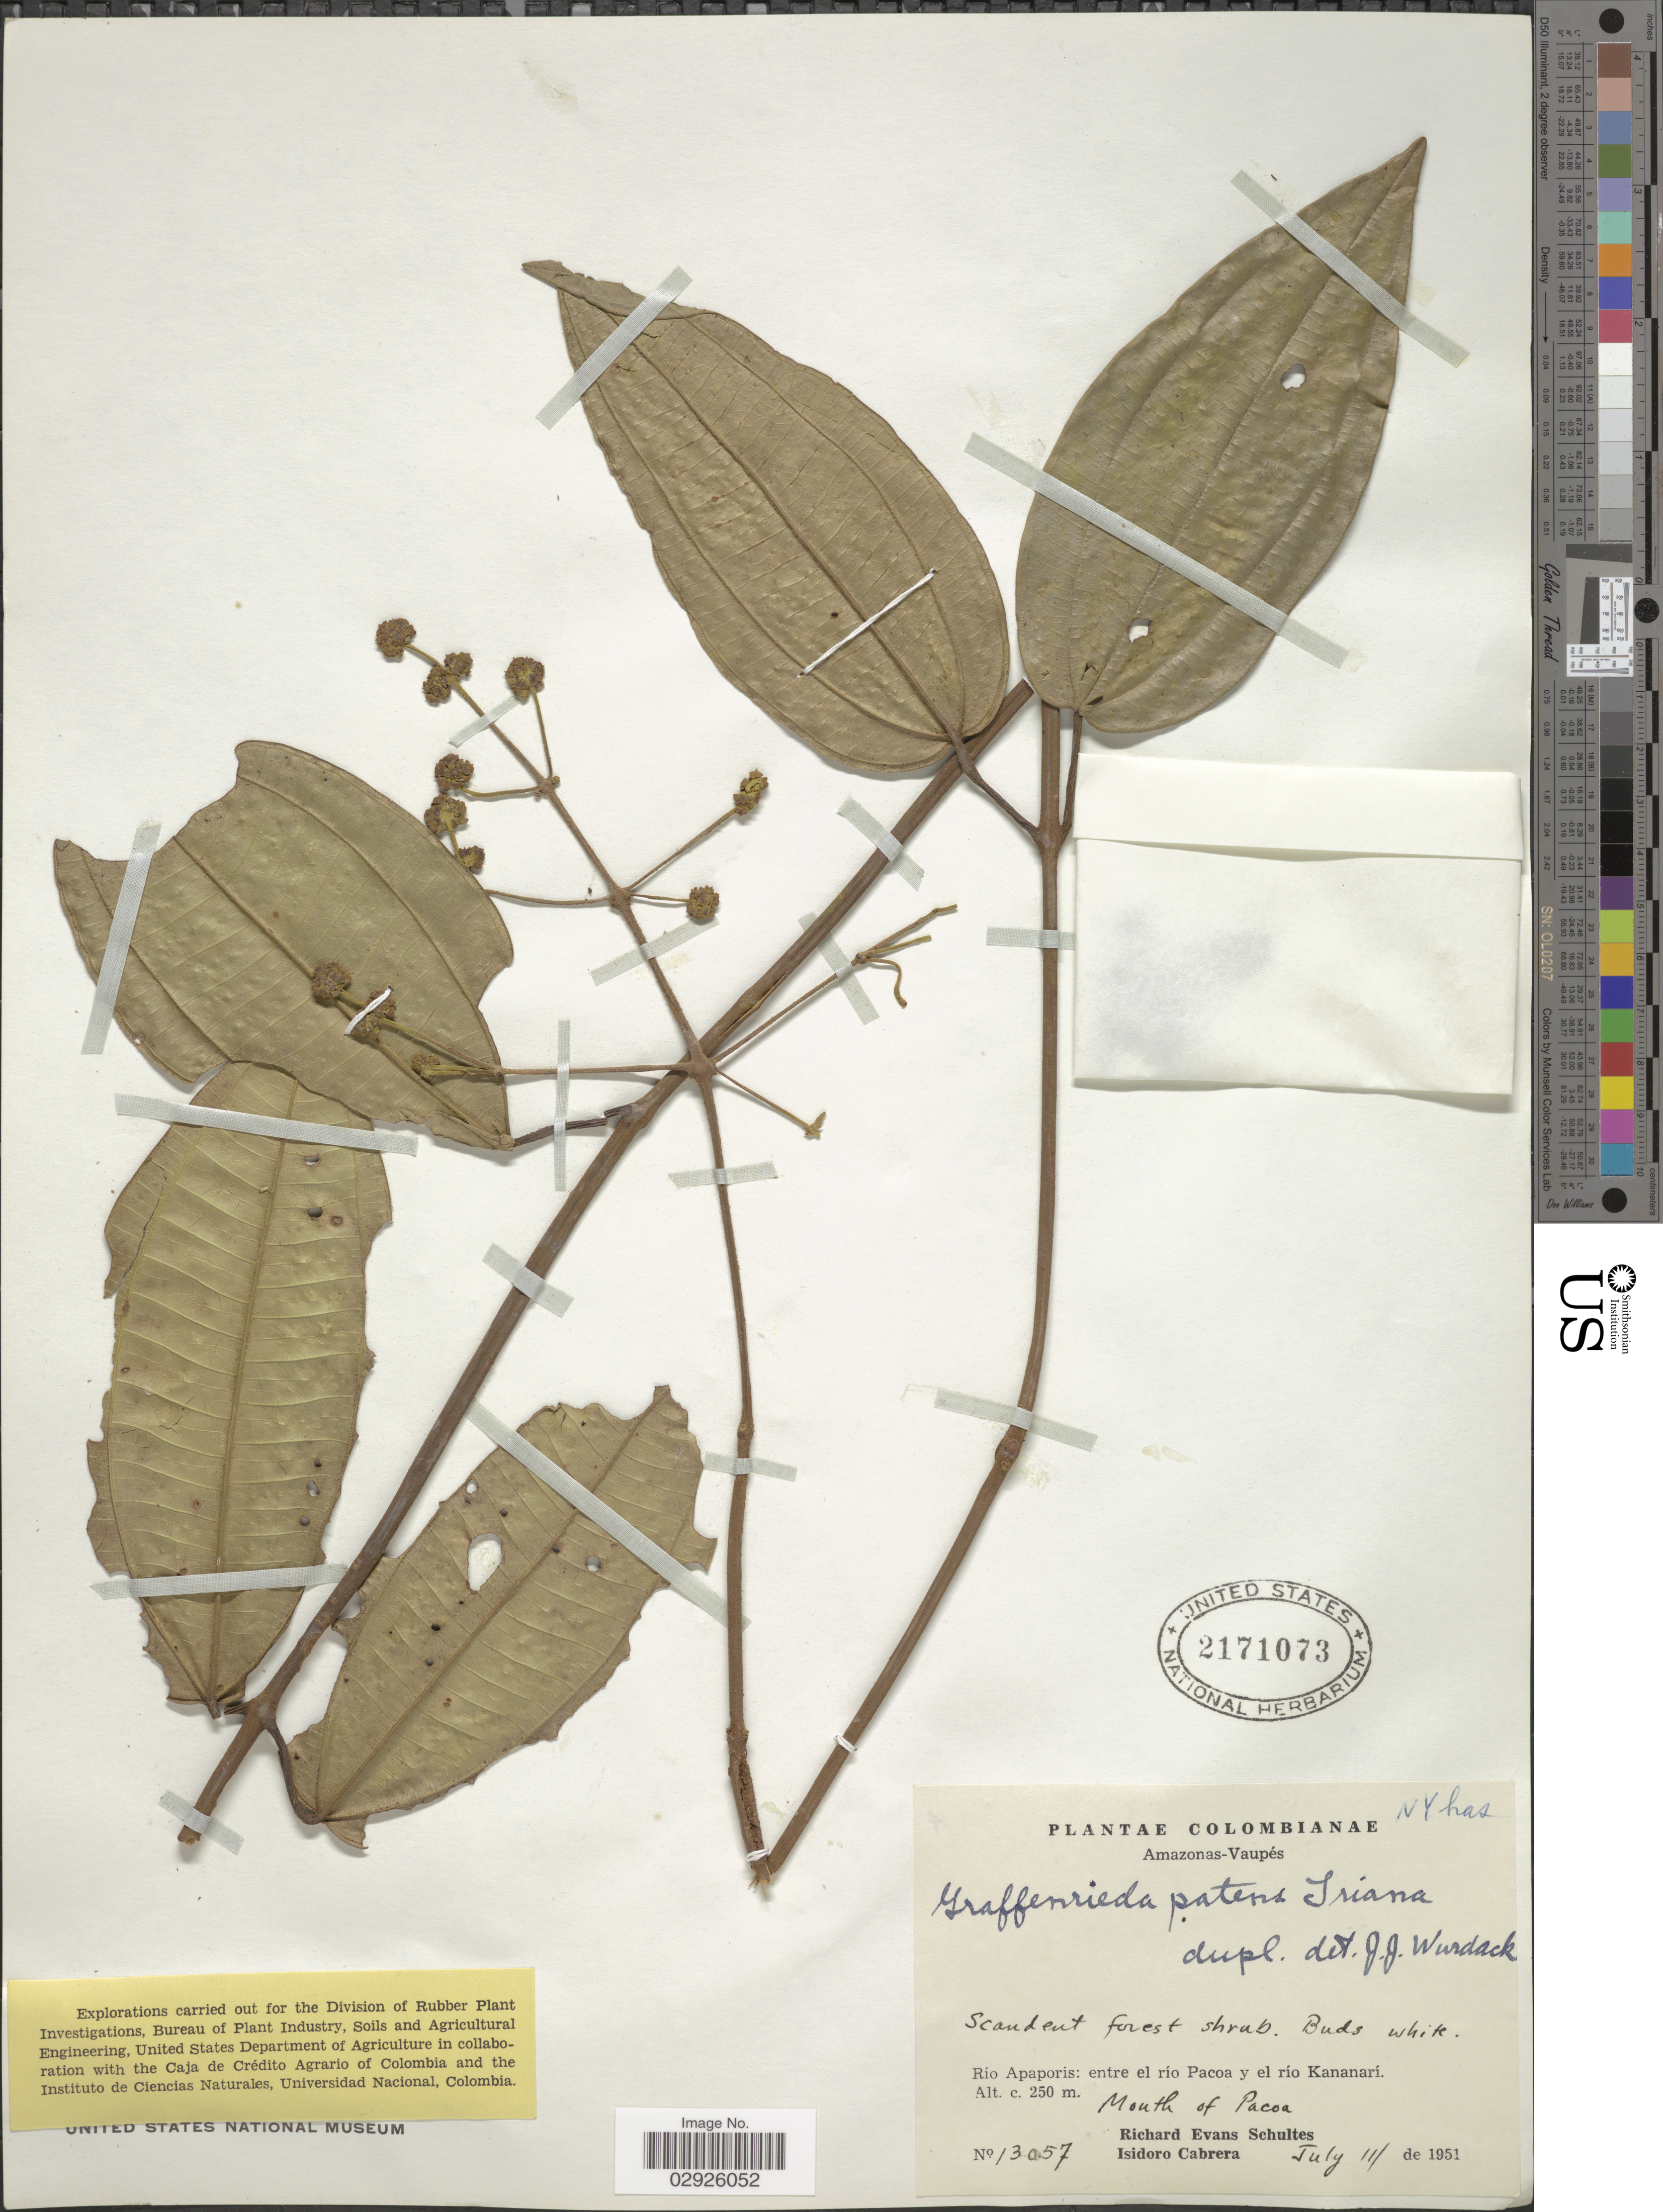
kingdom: Plantae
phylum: Tracheophyta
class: Magnoliopsida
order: Myrtales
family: Melastomataceae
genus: Graffenrieda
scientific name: Graffenrieda patens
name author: Triana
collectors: R. E. Schultes & I. Cabrera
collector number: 13057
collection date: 1951-07-11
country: Colombia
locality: Amazonas-Vaupés. Río Apaporis: entre el río Pacoa y el río Kananarí. Mouth of Pacoa.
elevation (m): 250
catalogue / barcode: US 2171073